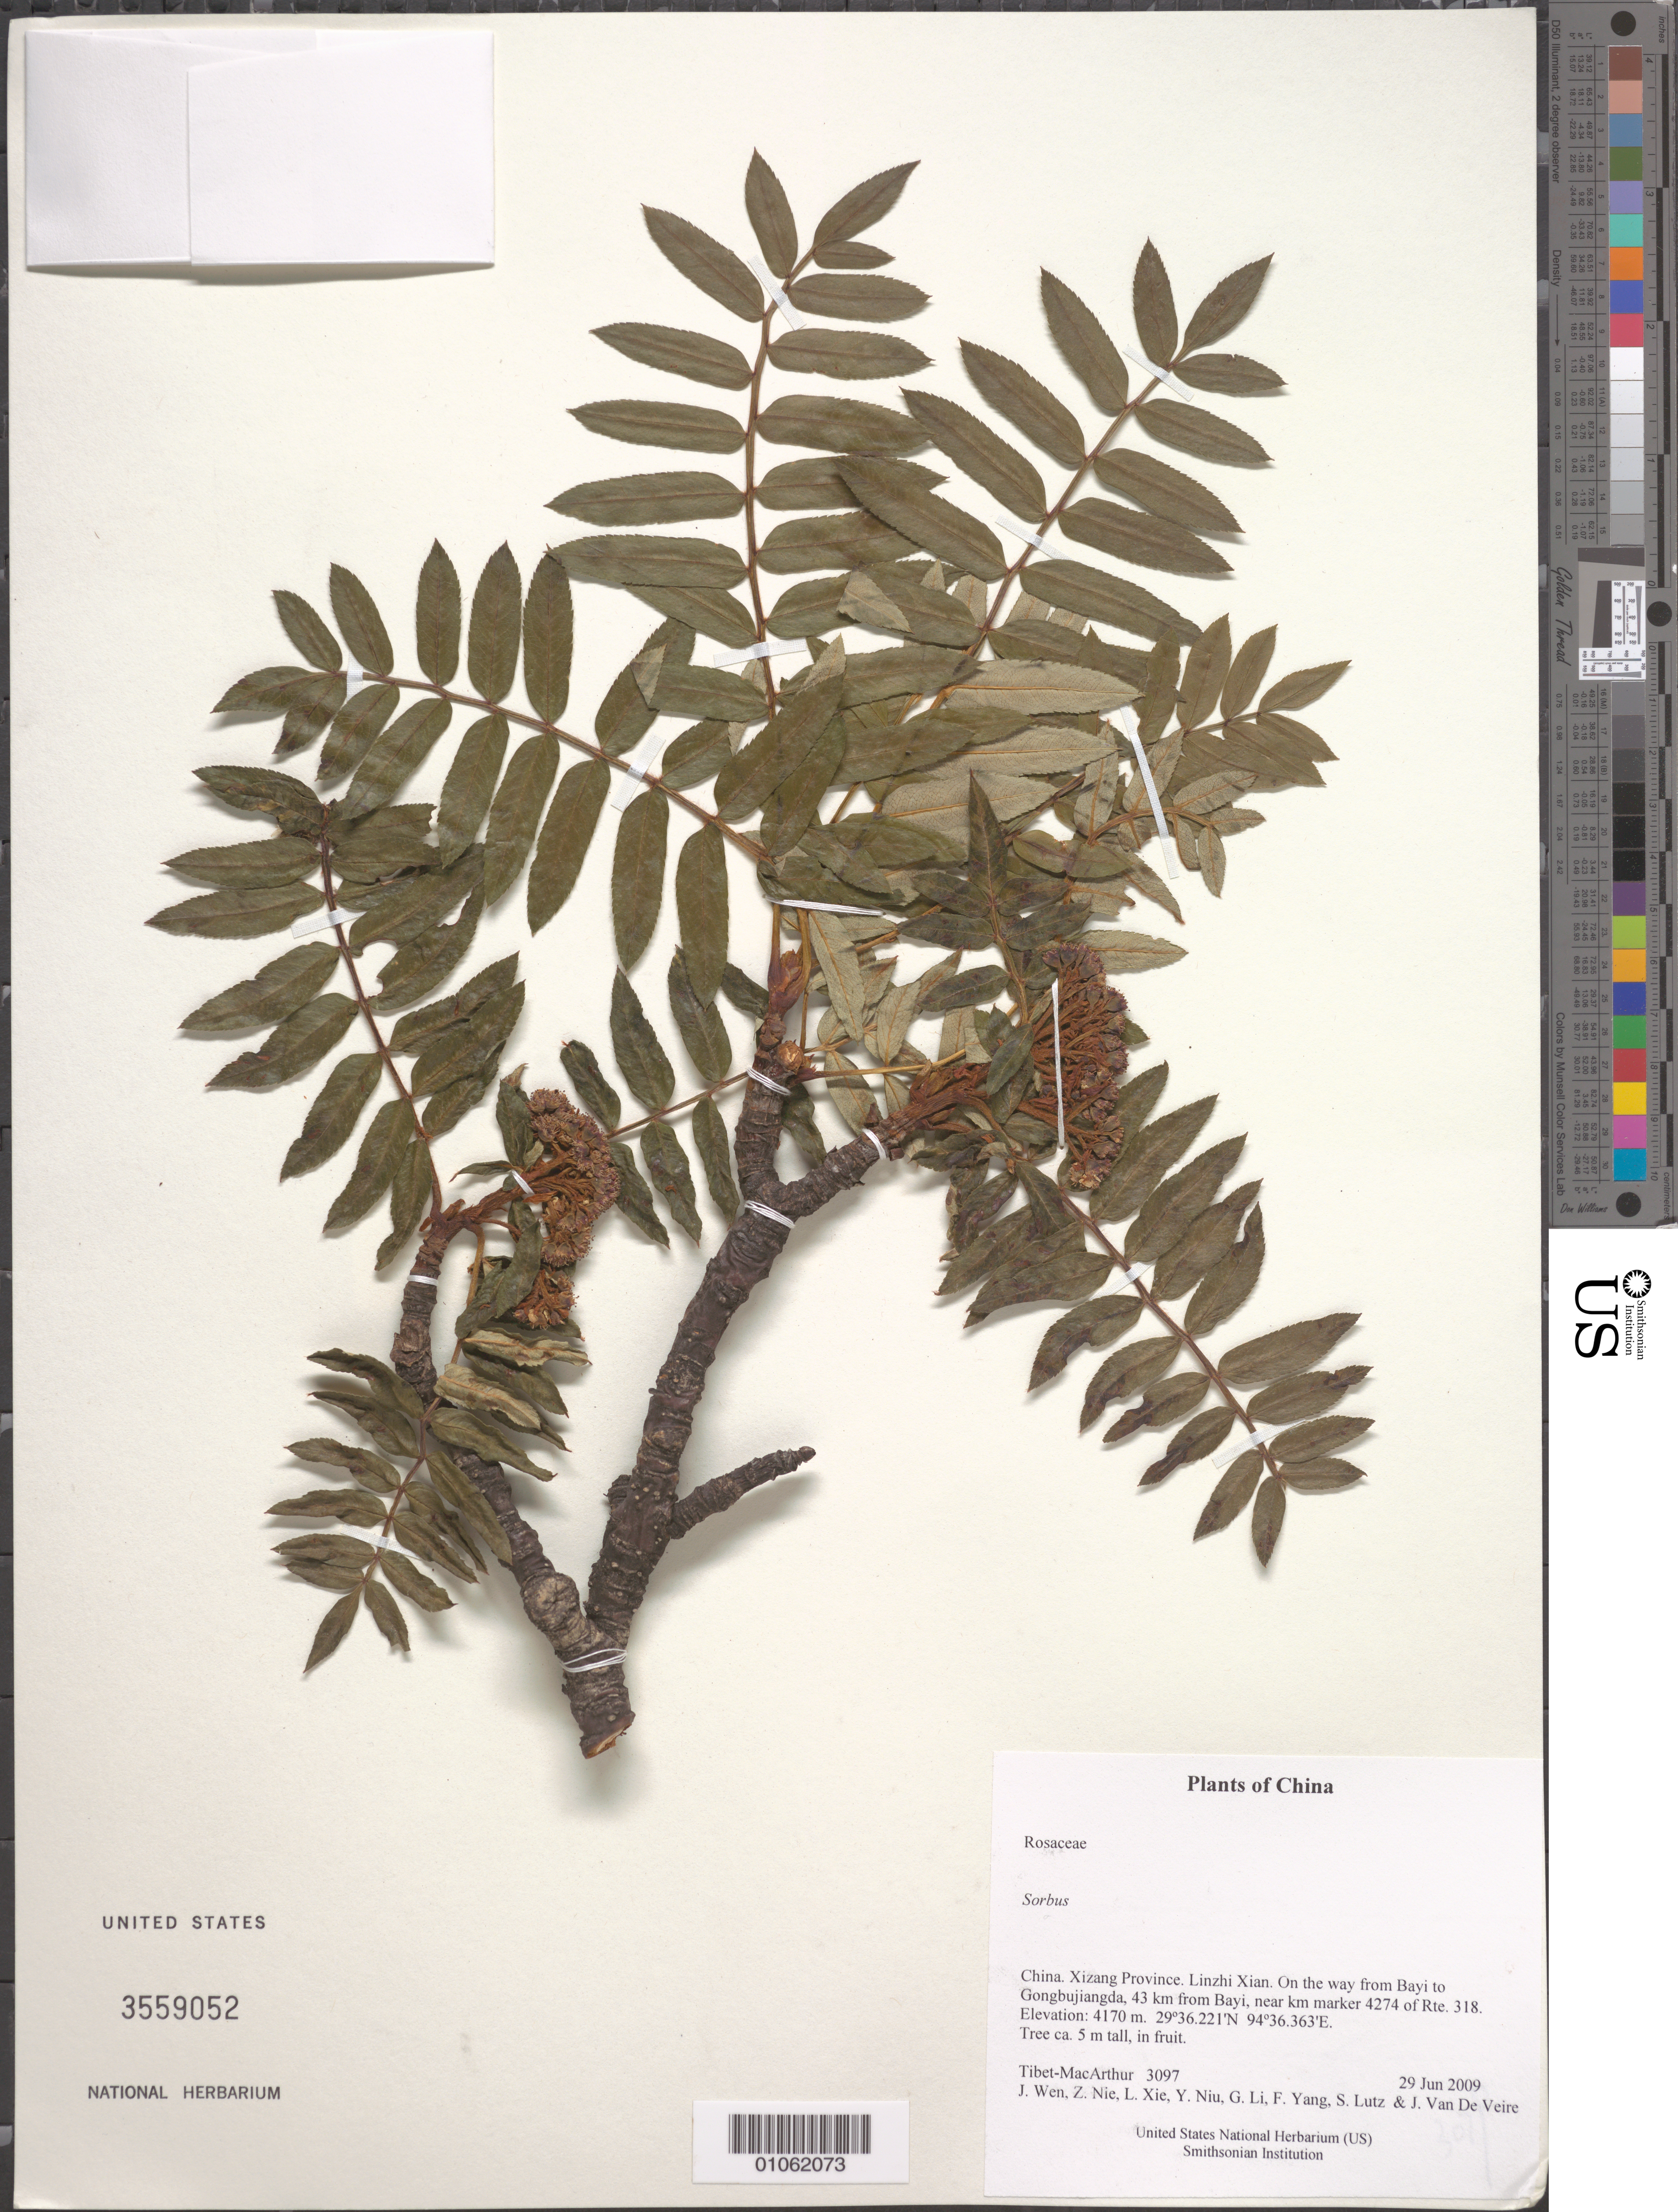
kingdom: Plantae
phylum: Tracheophyta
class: Magnoliopsida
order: Rosales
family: Rosaceae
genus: Sorbus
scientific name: Sorbus sp.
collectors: Tibet-MacArthur, J. Wen, Z. Nie, L. Xie, Y. Niu, G. Li, F. Yang, S. Lutz & J. Van De Veire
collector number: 3097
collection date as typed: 29 Jun 2009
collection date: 2009-06-29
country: China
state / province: Xizang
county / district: Linzhi Xian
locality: On the way from Bayi to Gongbujiangda, 43 km from Bayi, near km marker 4274 of Rte. 318.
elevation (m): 4170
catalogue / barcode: US 3559052